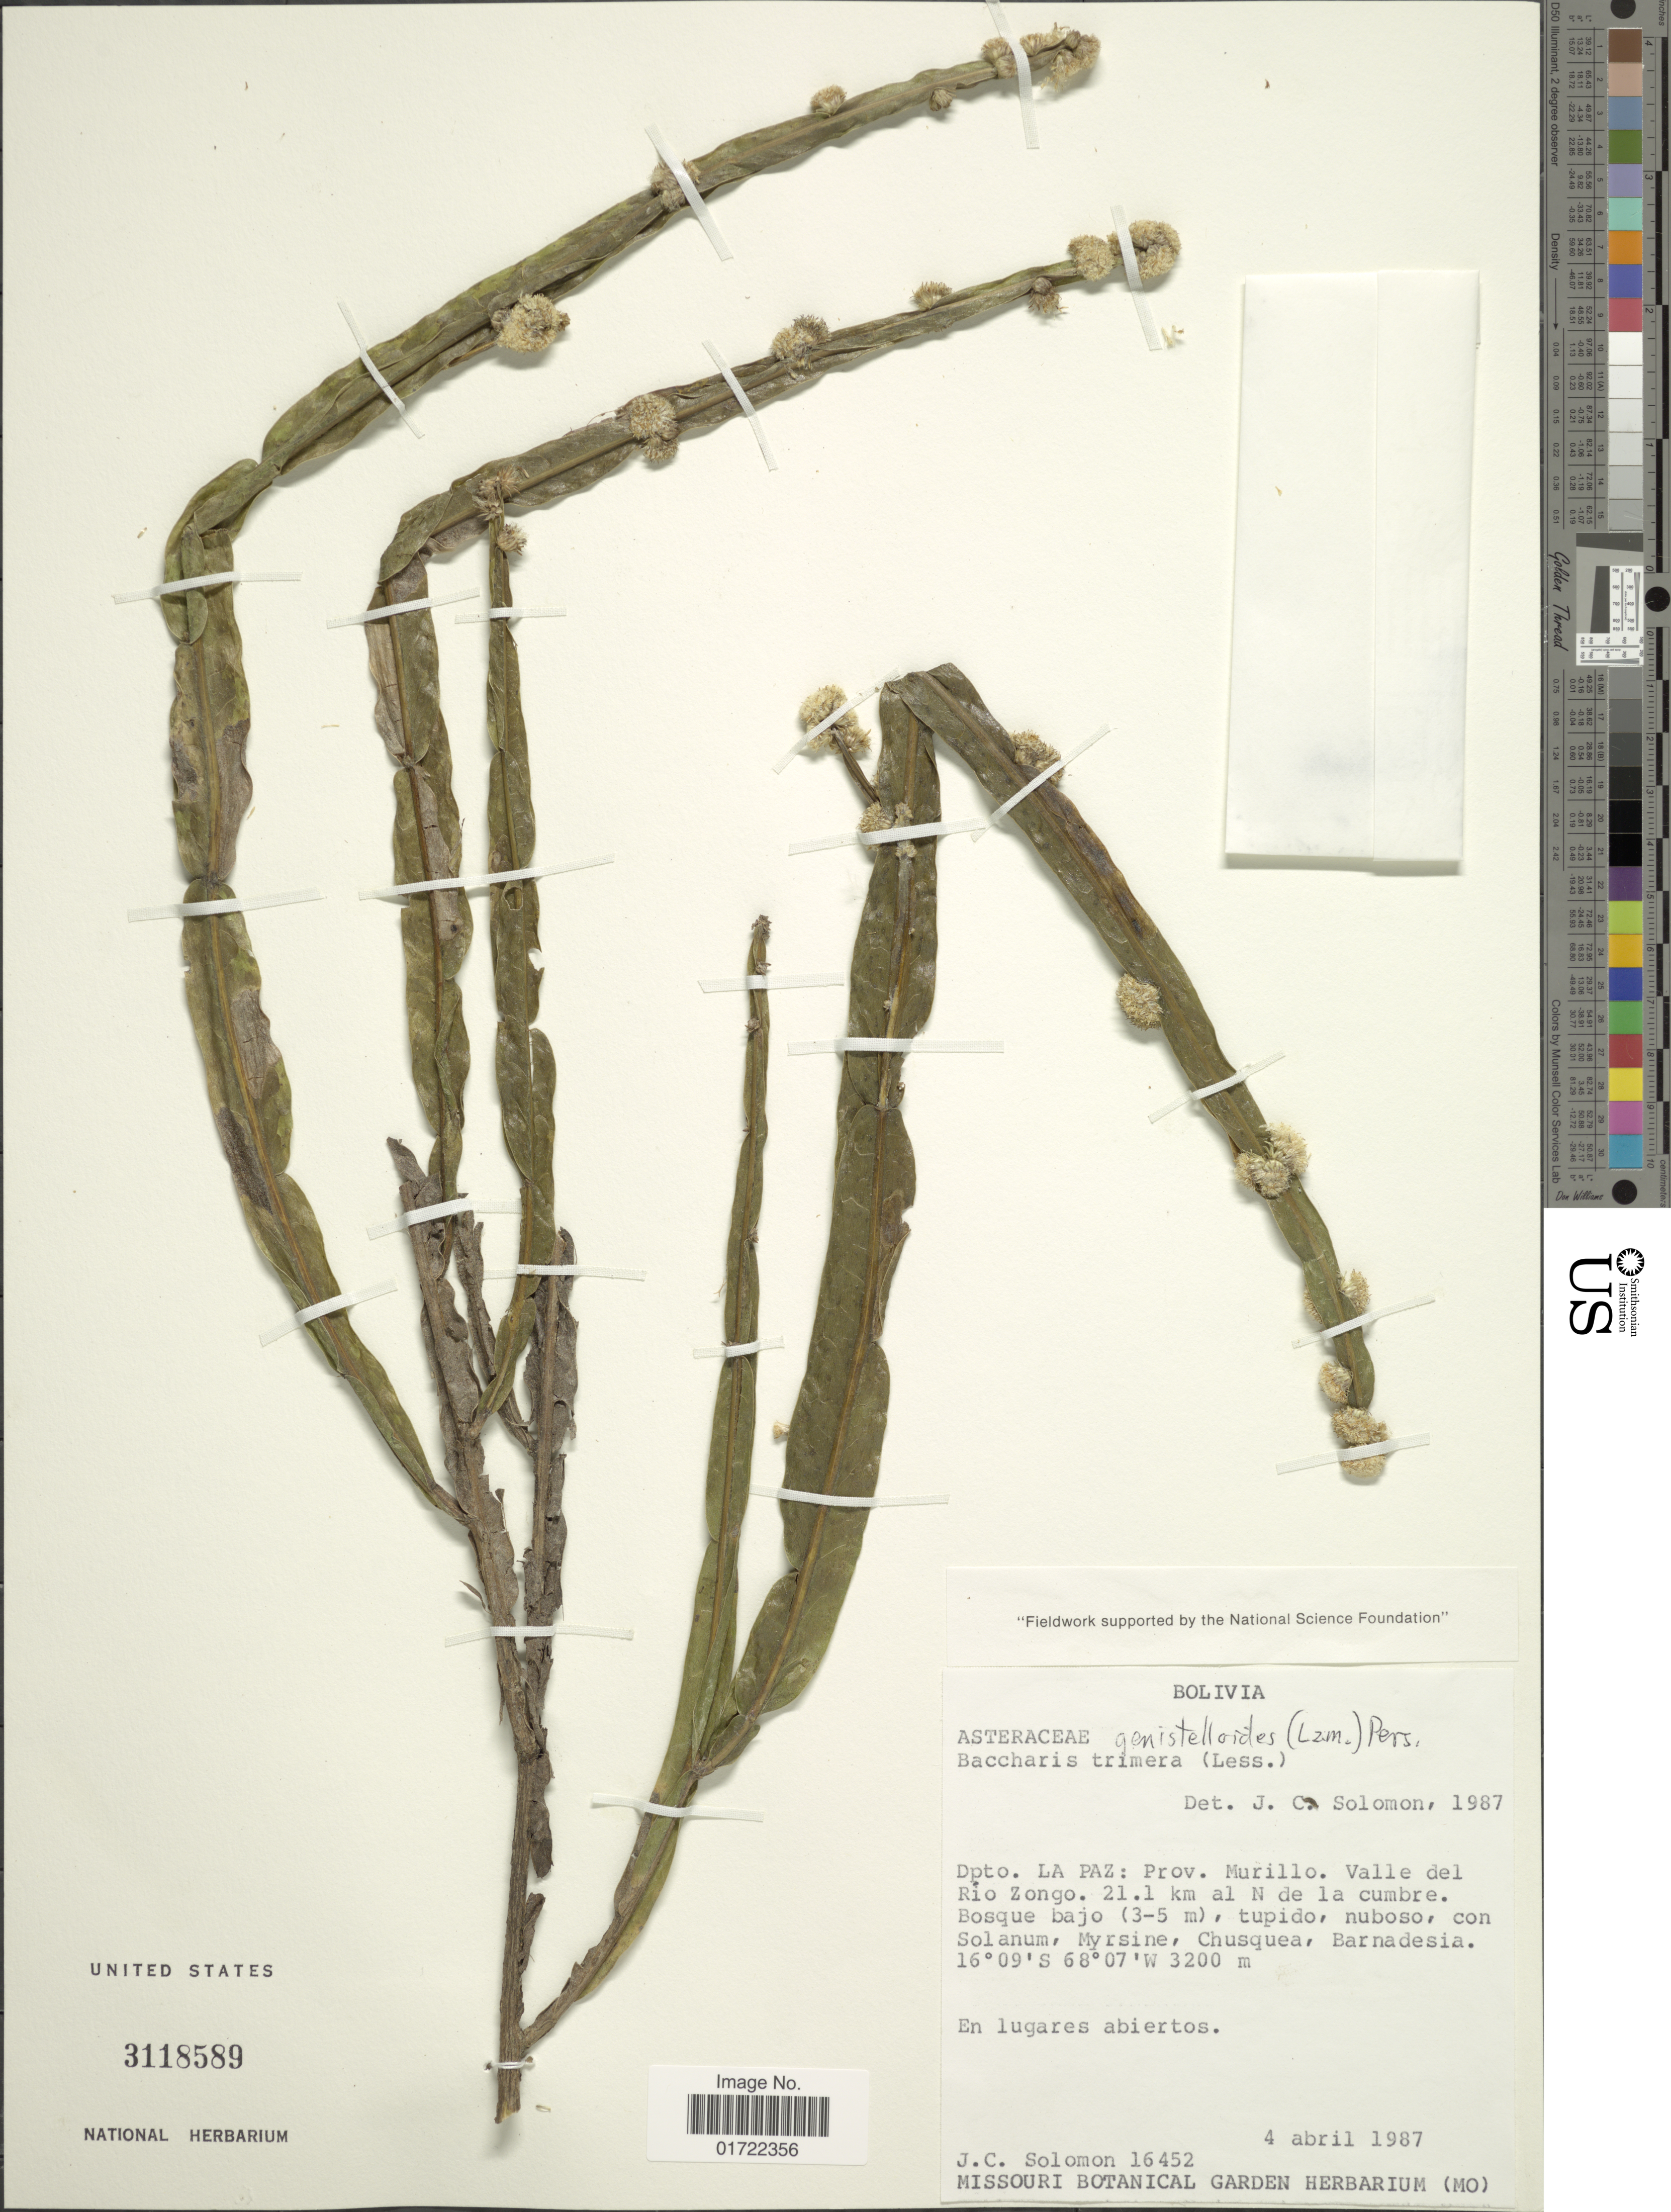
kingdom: Plantae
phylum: Tracheophyta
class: Magnoliopsida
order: Asterales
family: Asteraceae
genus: Baccharis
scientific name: Baccharis genistelloides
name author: (Lam.) Pers.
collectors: J. C. Solomon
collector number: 16452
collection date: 1987-04-04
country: Bolivia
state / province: La Paz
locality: Prov. Murillo, Valle del Rio Zongo, 21.1 km al N de la cumbre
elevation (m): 3200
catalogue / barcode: US 3118589